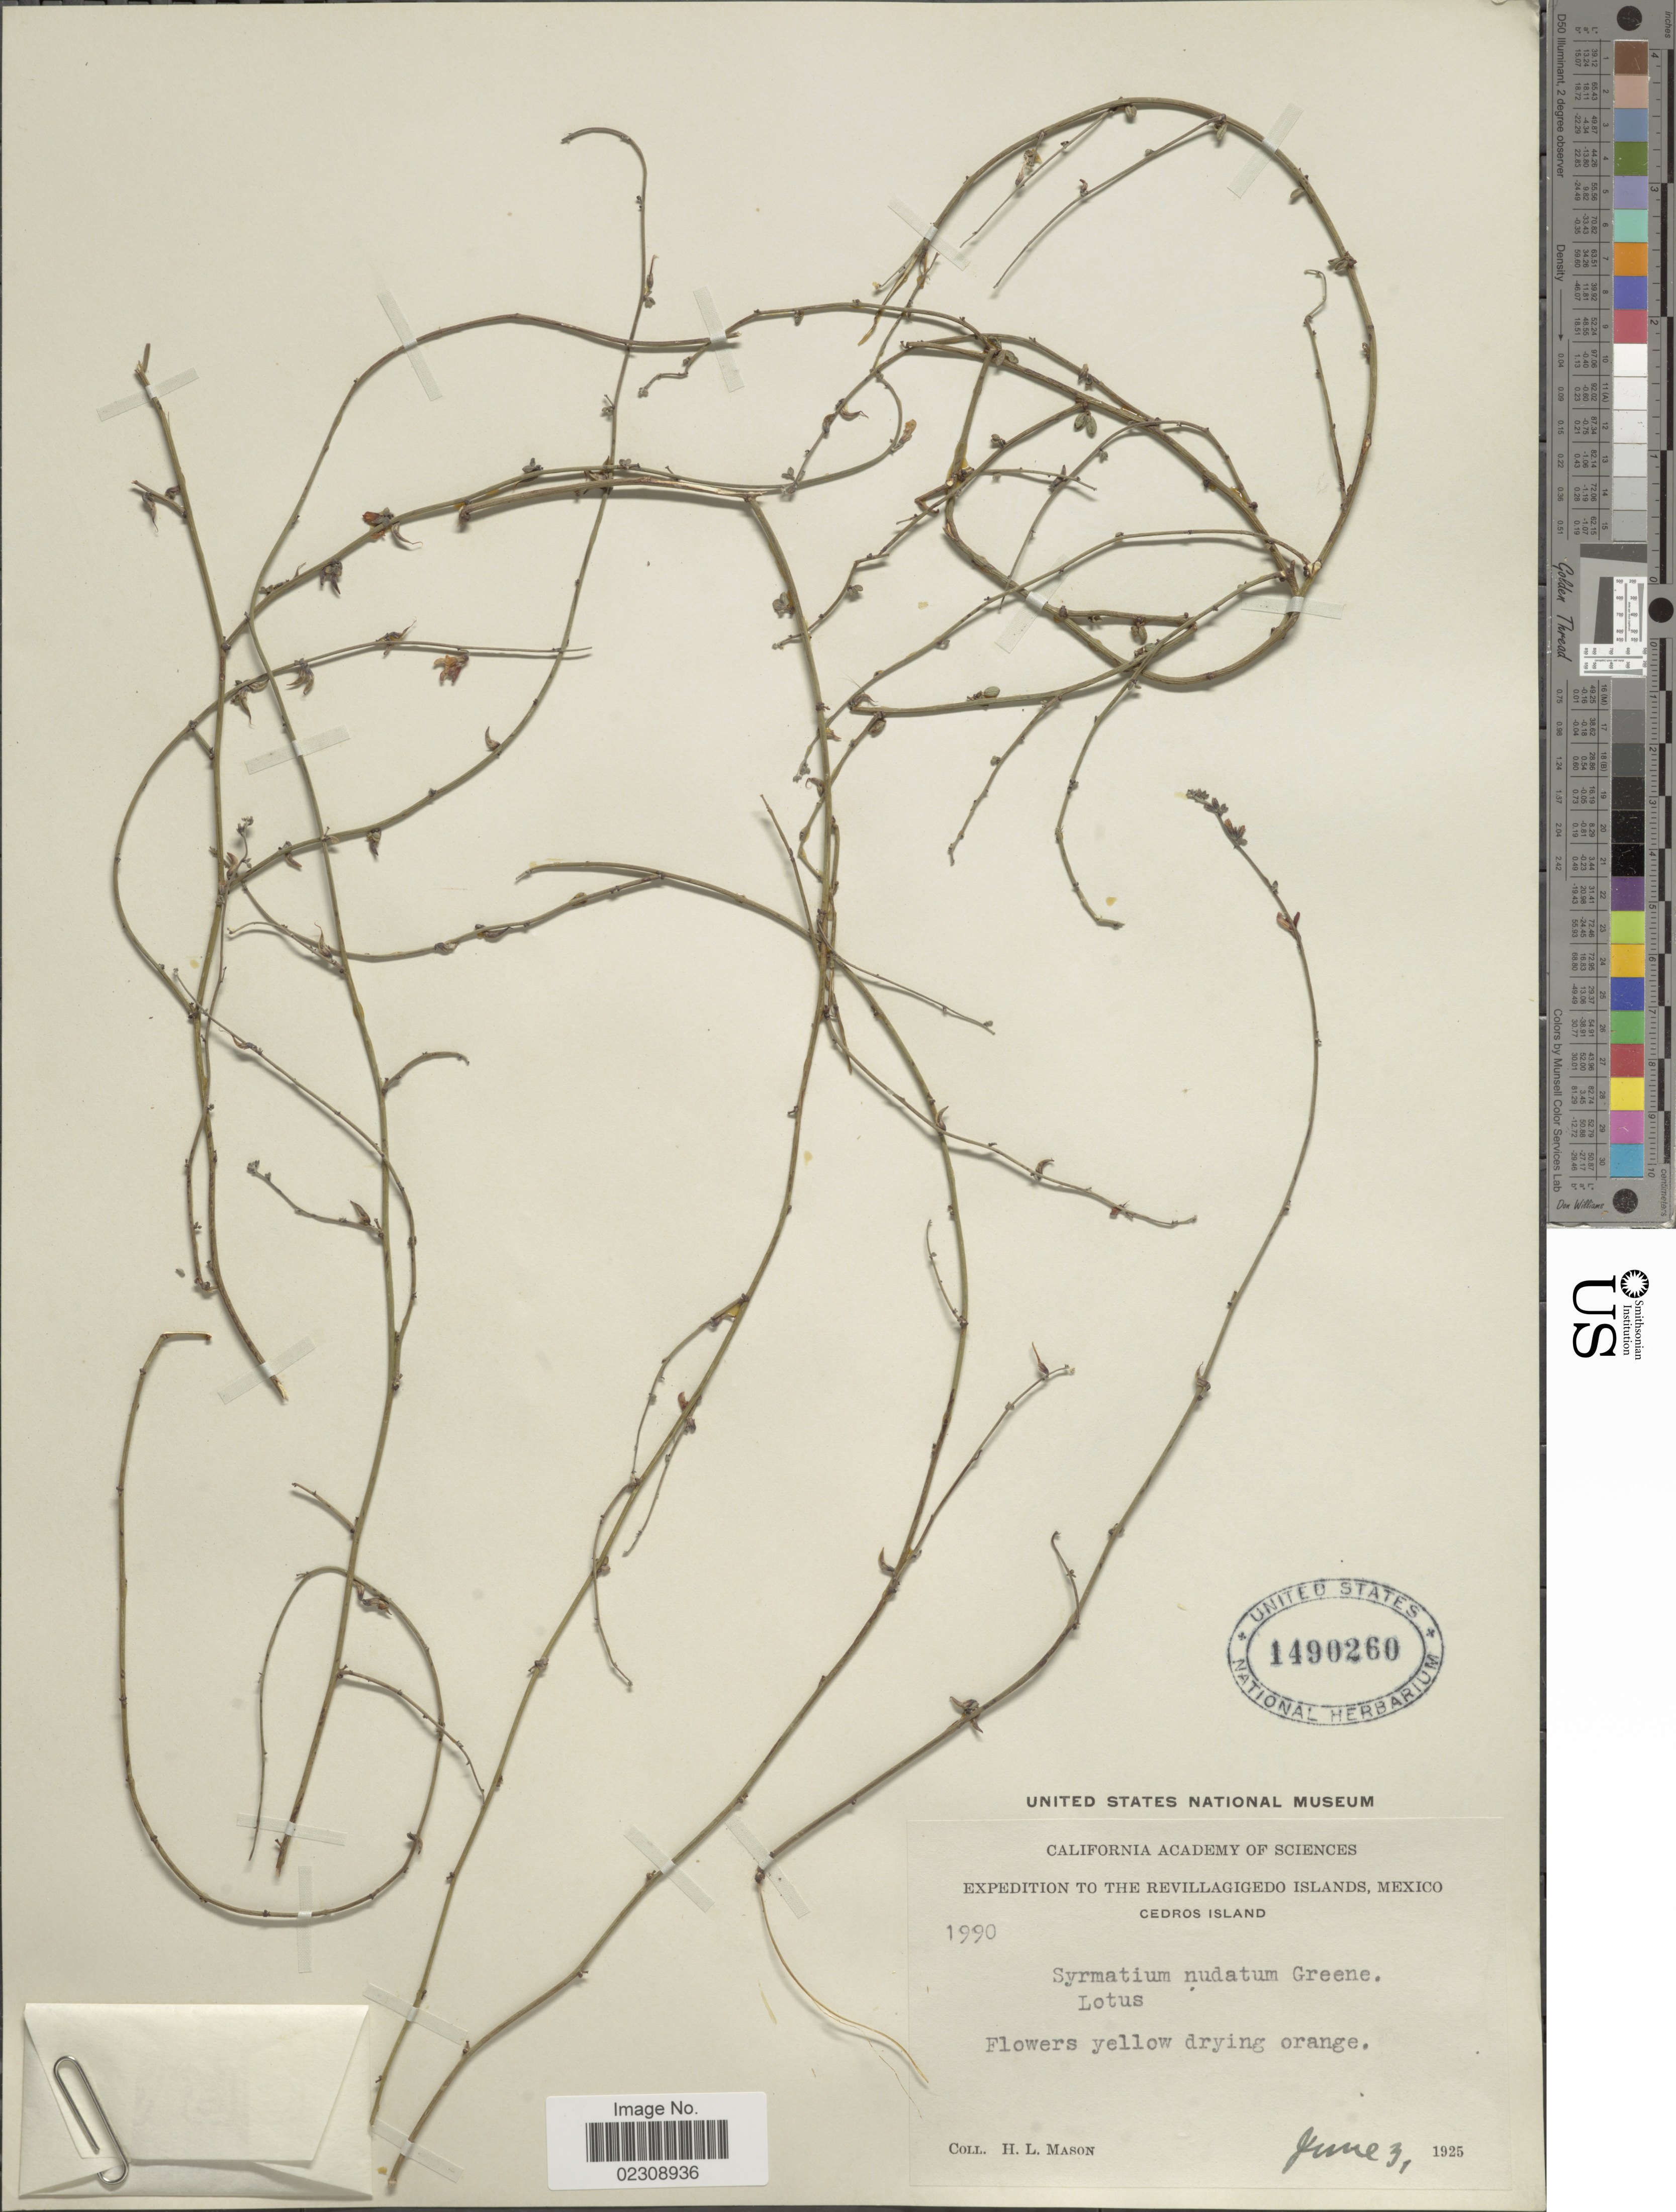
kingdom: Plantae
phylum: Tracheophyta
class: Magnoliopsida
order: Fabales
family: Fabaceae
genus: Syrmatium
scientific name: Syrmatium nudatum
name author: Greene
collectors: H. L. Mason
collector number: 1990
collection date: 1925-06-03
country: Mexico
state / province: Colima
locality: Revillagigedo Islands. Cedros Island.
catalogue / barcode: US 1490260